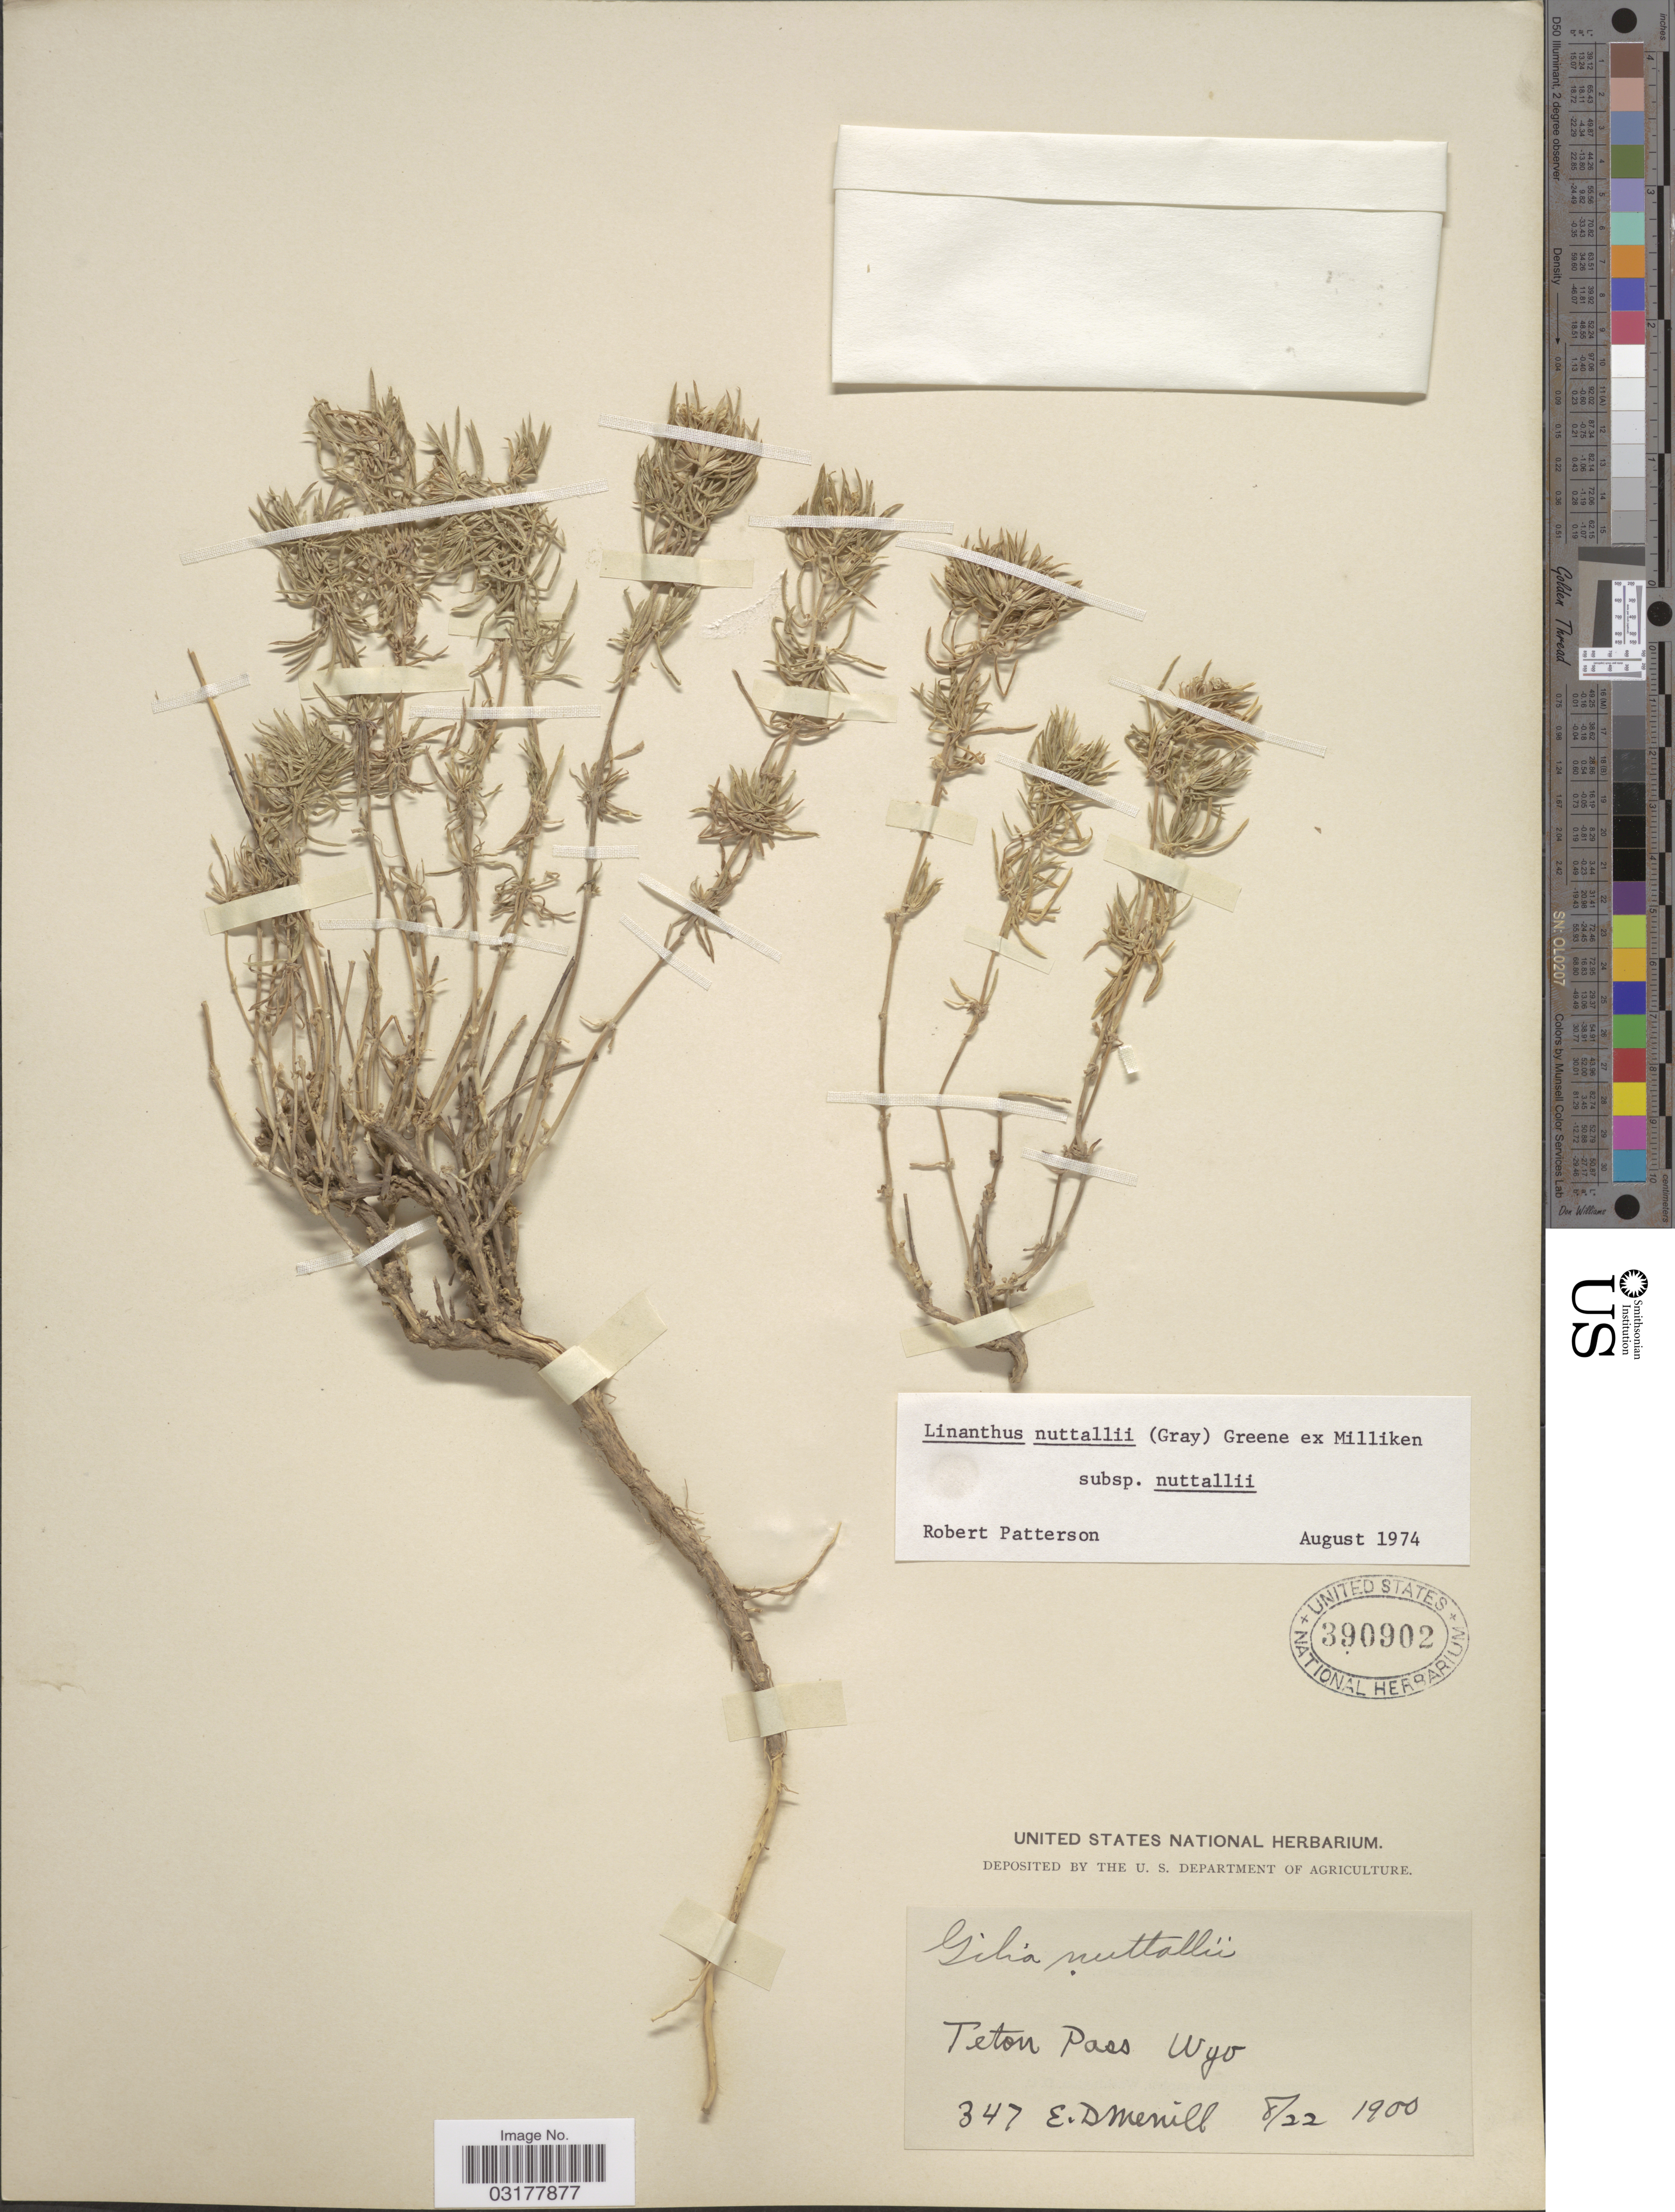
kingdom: Plantae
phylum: Tracheophyta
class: Magnoliopsida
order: Ericales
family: Polemoniaceae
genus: Leptosiphon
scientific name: Leptosiphon nuttallii subsp. nuttallii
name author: (A. Gray) J.M. Porter & L.A. Johnson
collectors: E. D. Merrill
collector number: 347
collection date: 1900-08-22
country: United States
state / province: Wyoming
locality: Teton Pass.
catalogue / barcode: US 390902